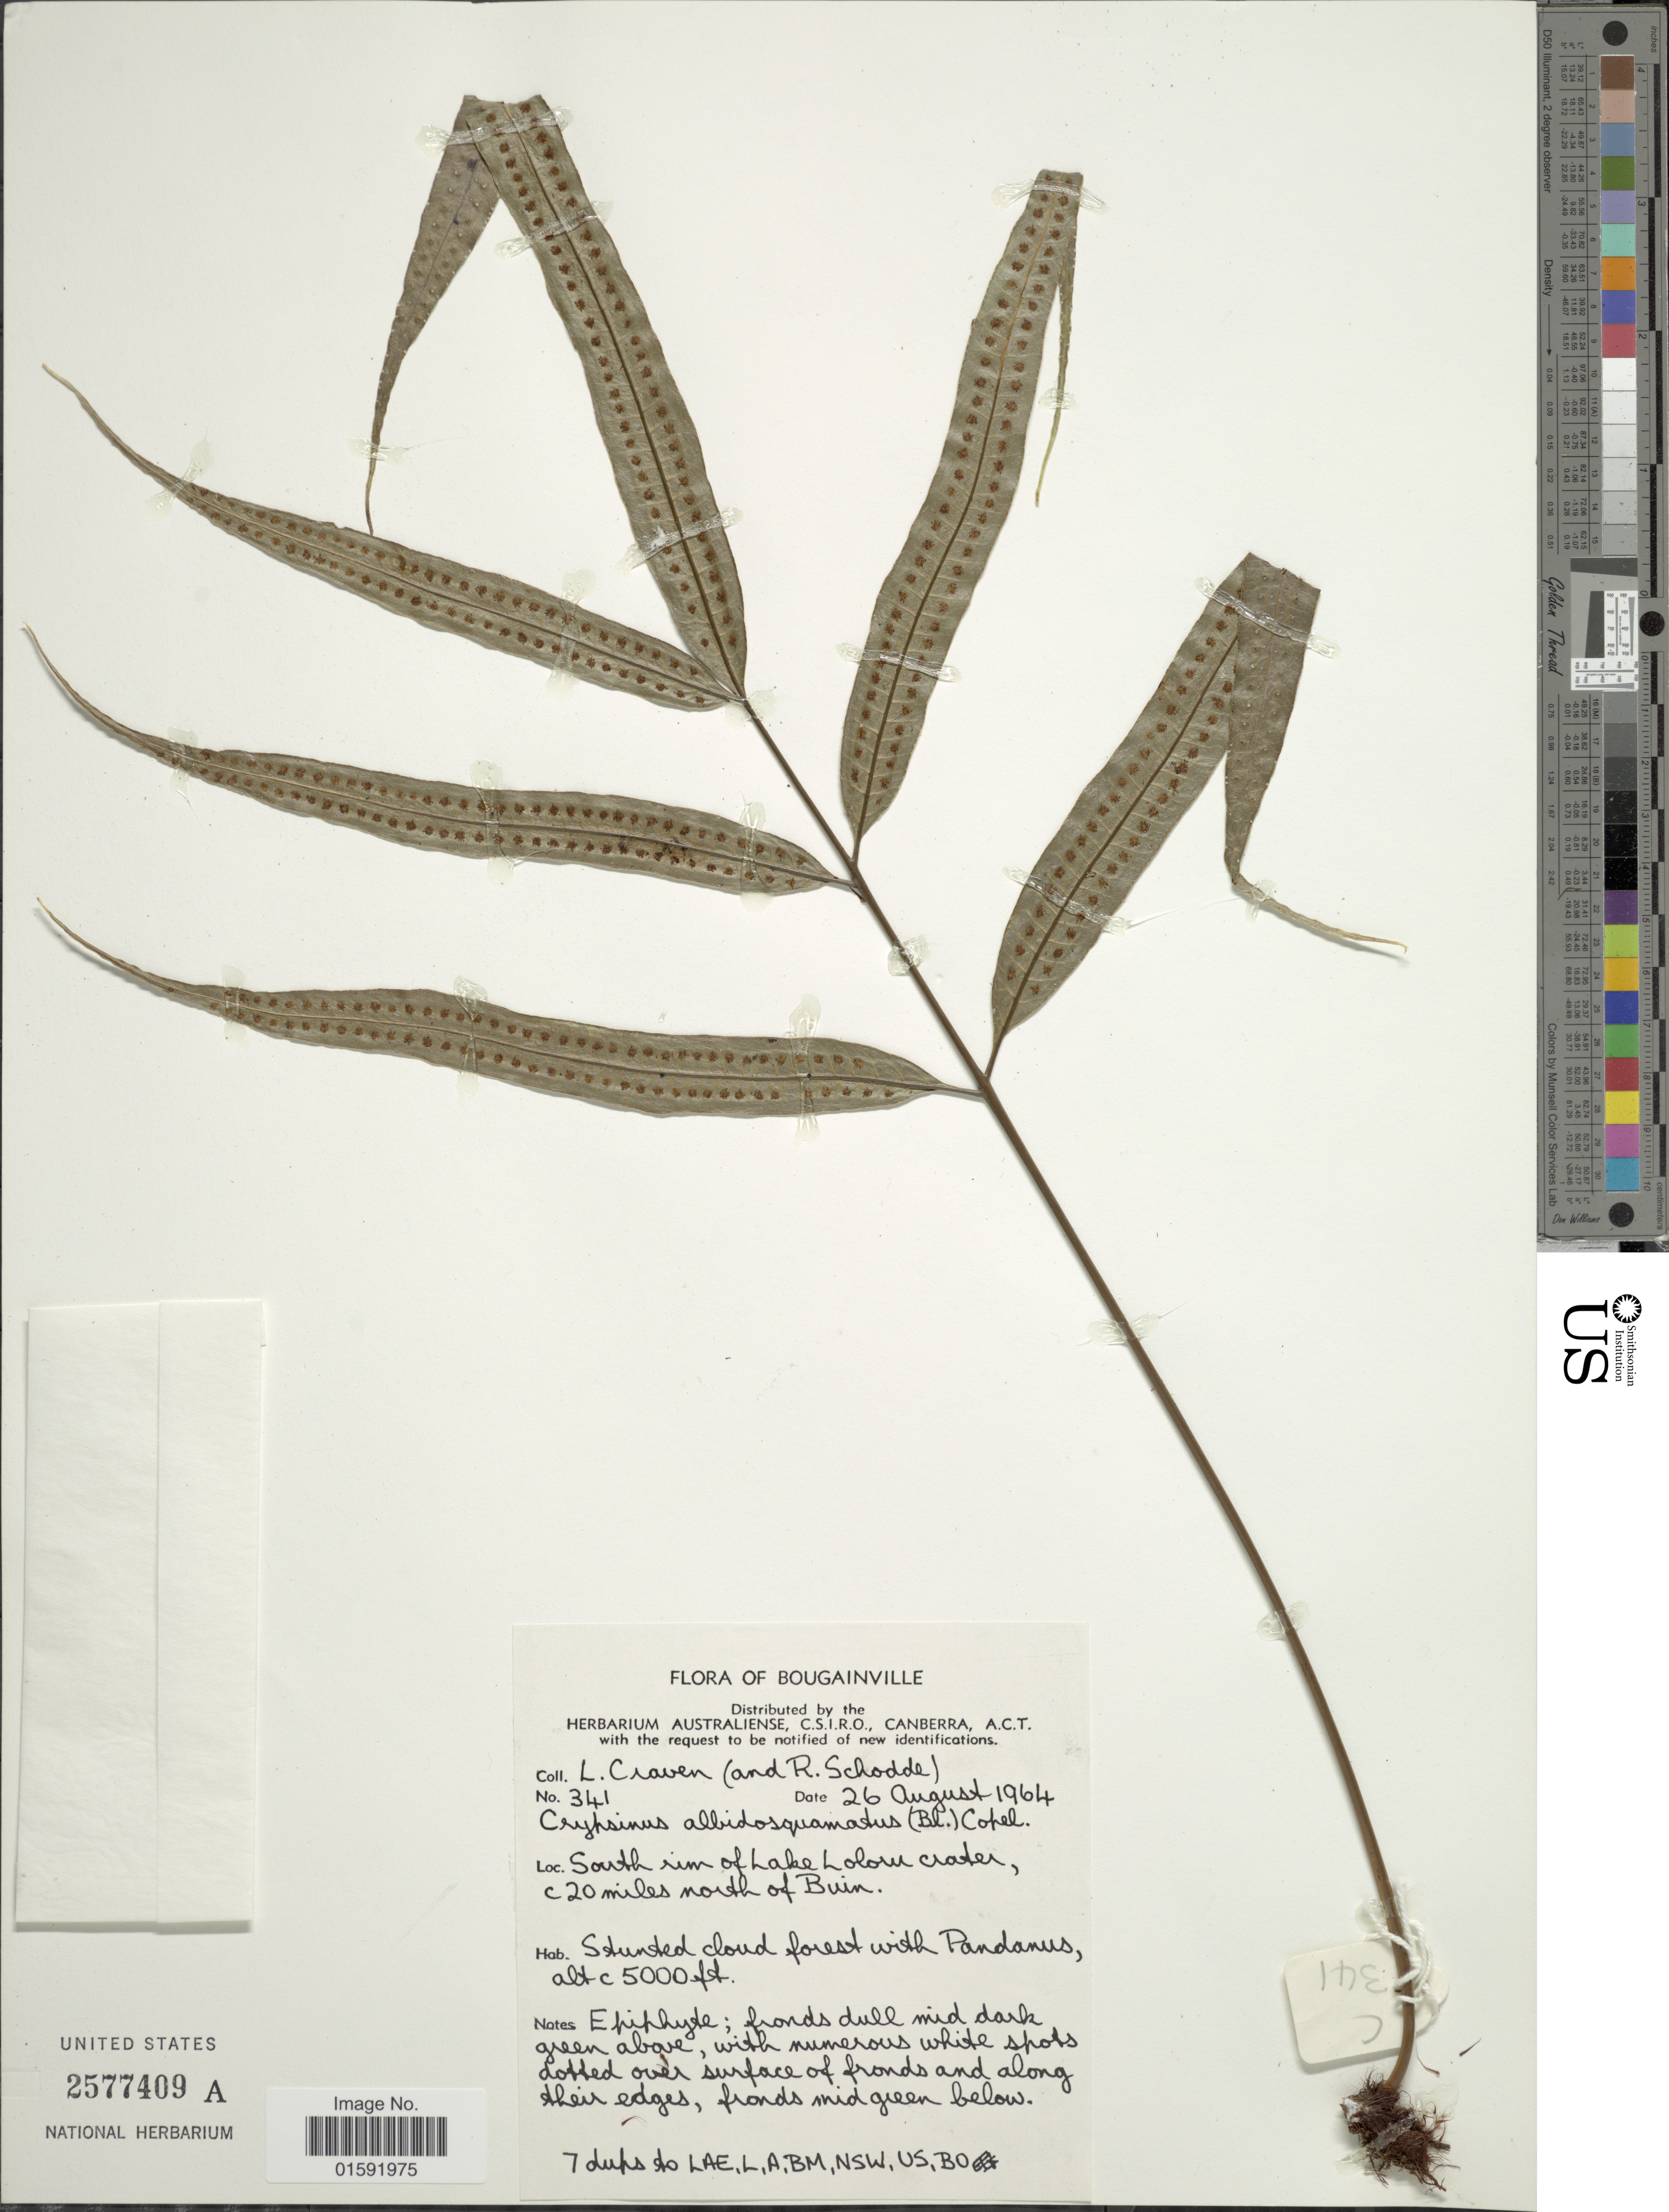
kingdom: Plantae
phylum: Tracheophyta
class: Polypodiopsida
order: Polypodiales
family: Polypodiaceae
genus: Selliguea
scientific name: Selliguea albidosquamata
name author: (Blume) Parris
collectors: L. A. Craven & R. Schodde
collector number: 341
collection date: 1964-08-26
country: Papua New Guinea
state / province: Bougainville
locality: South rim of lake Loloru crater, c. 20 miles north of Buin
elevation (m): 1524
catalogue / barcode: US 2577409A